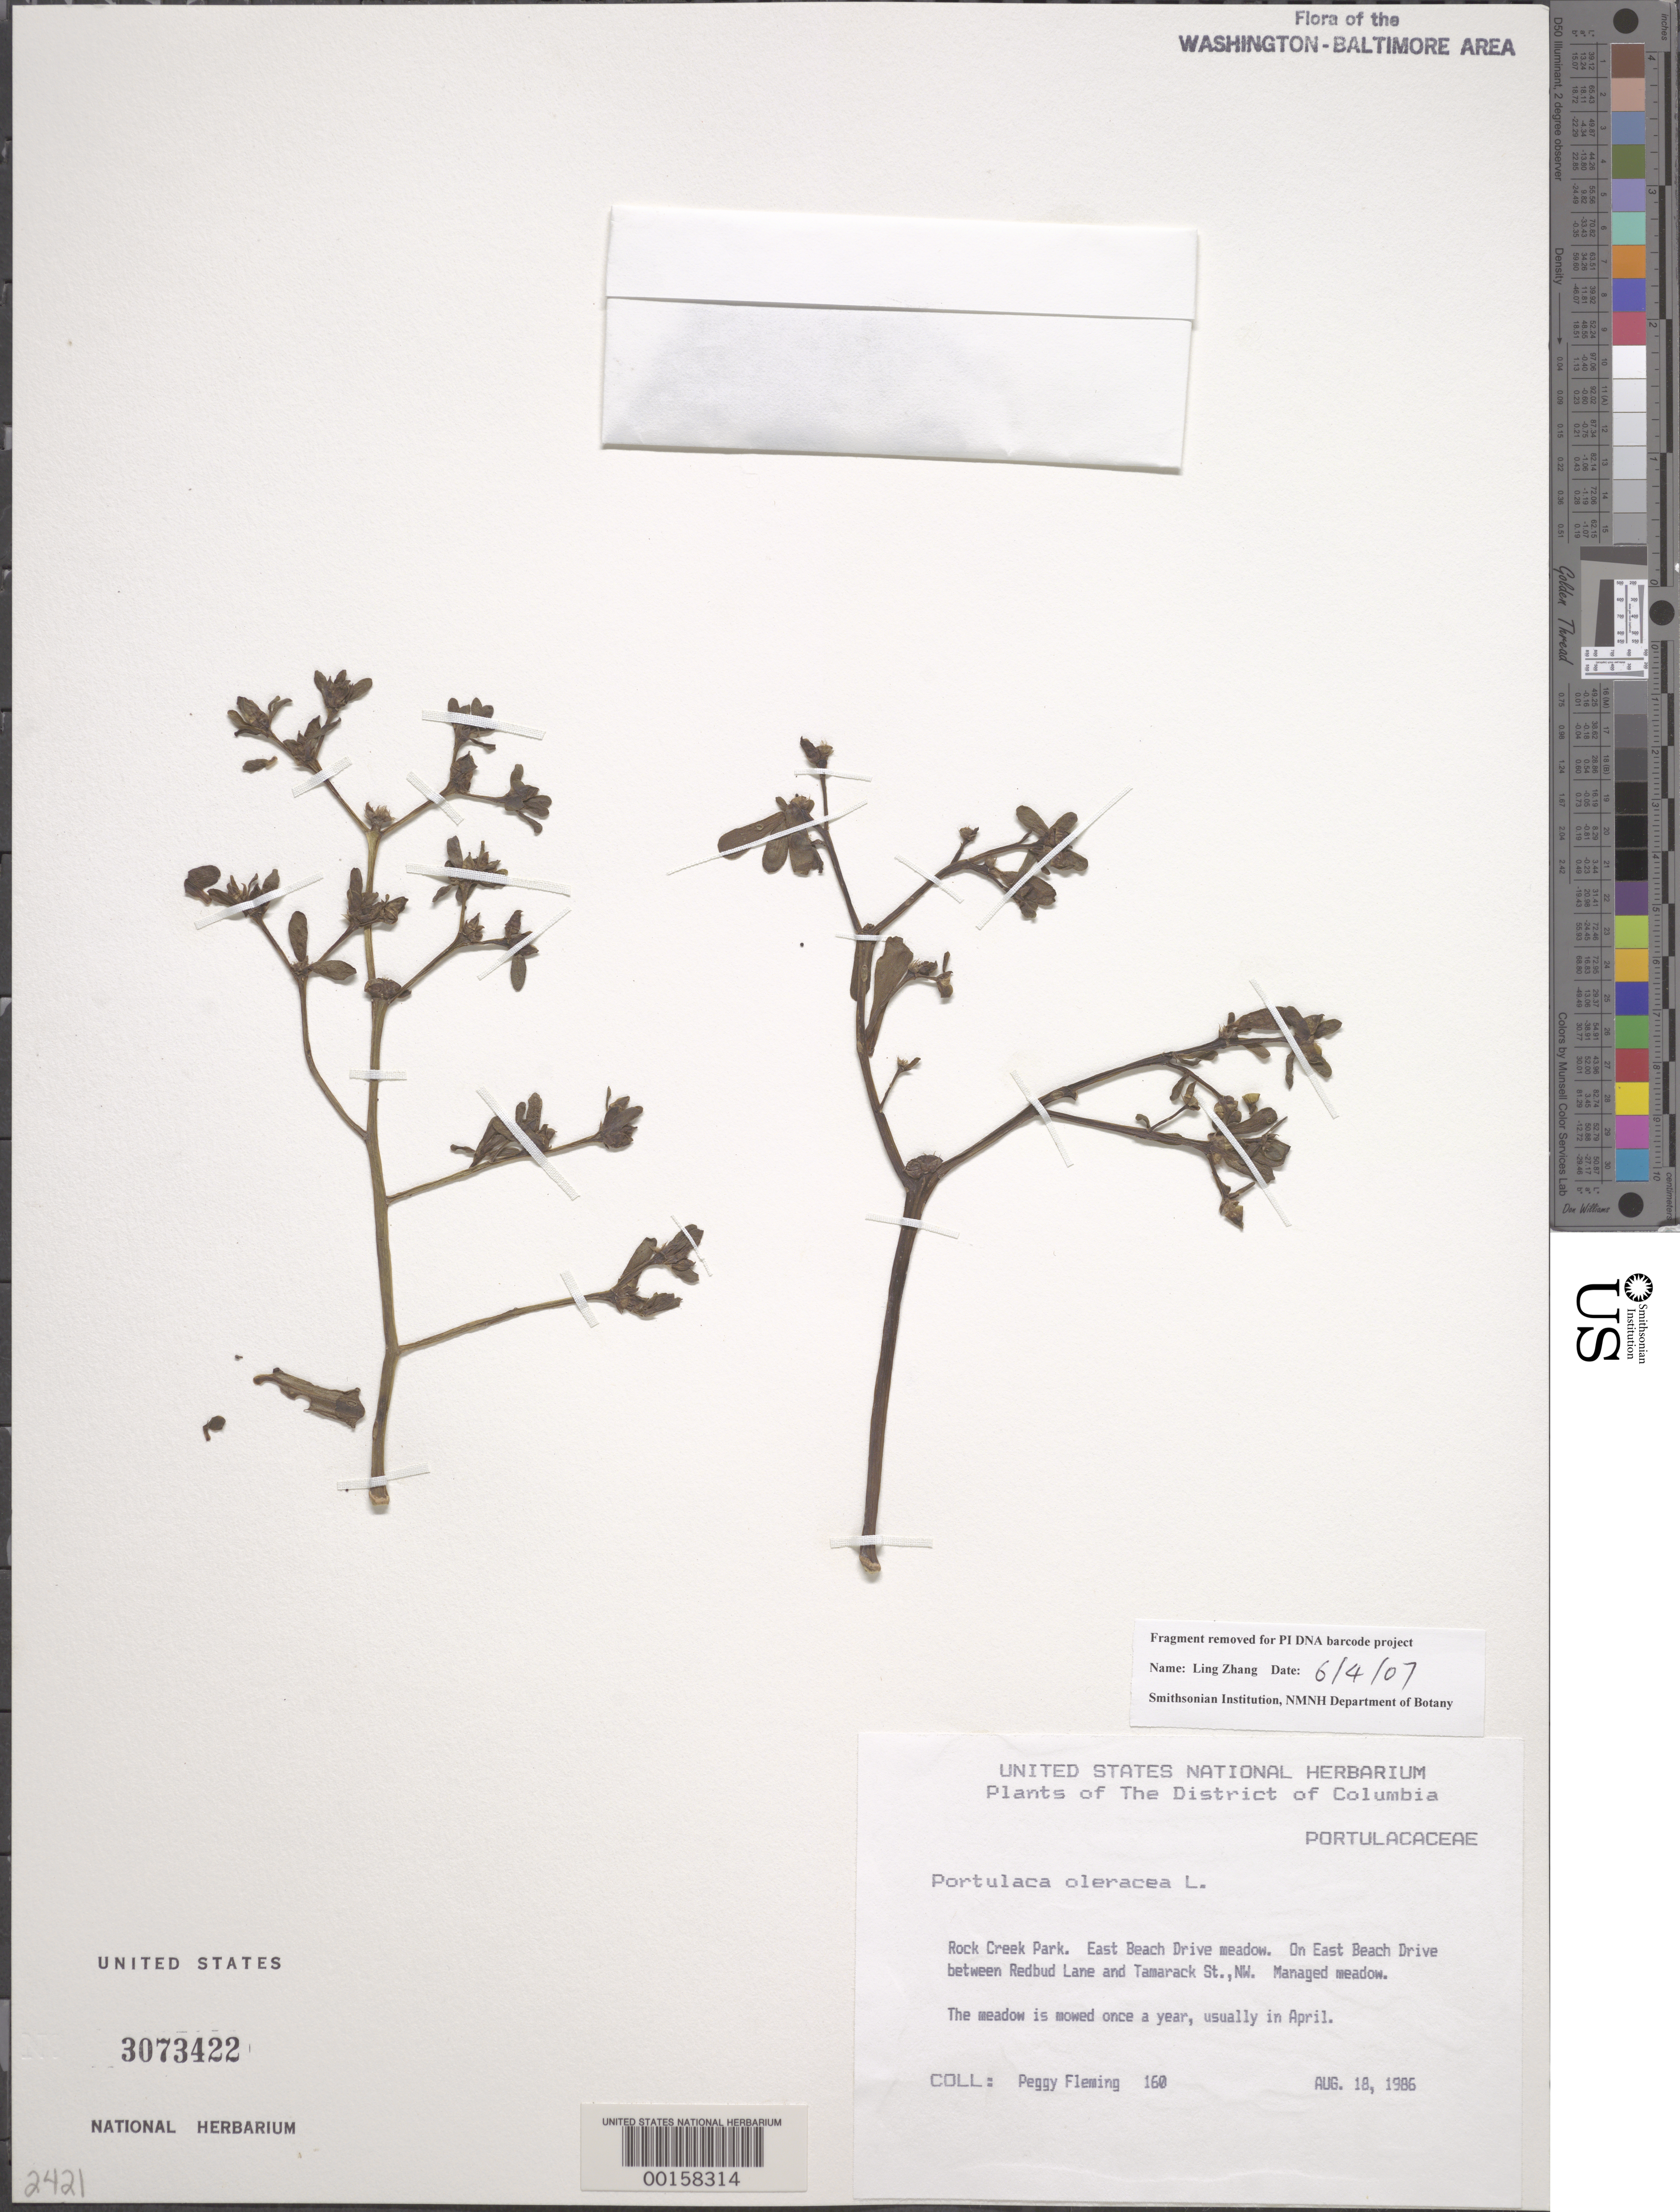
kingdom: Plantae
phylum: Tracheophyta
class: Magnoliopsida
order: Caryophyllales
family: Portulacaceae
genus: Portulaca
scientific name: Portulaca oleracea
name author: L.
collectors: P. Fleming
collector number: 160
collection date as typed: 18 Aug 1986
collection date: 1986-08-18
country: United States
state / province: District of Columbia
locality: Between Redbud Lane and Tamarack St., NW.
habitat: Managed meadow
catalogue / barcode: US 3073422